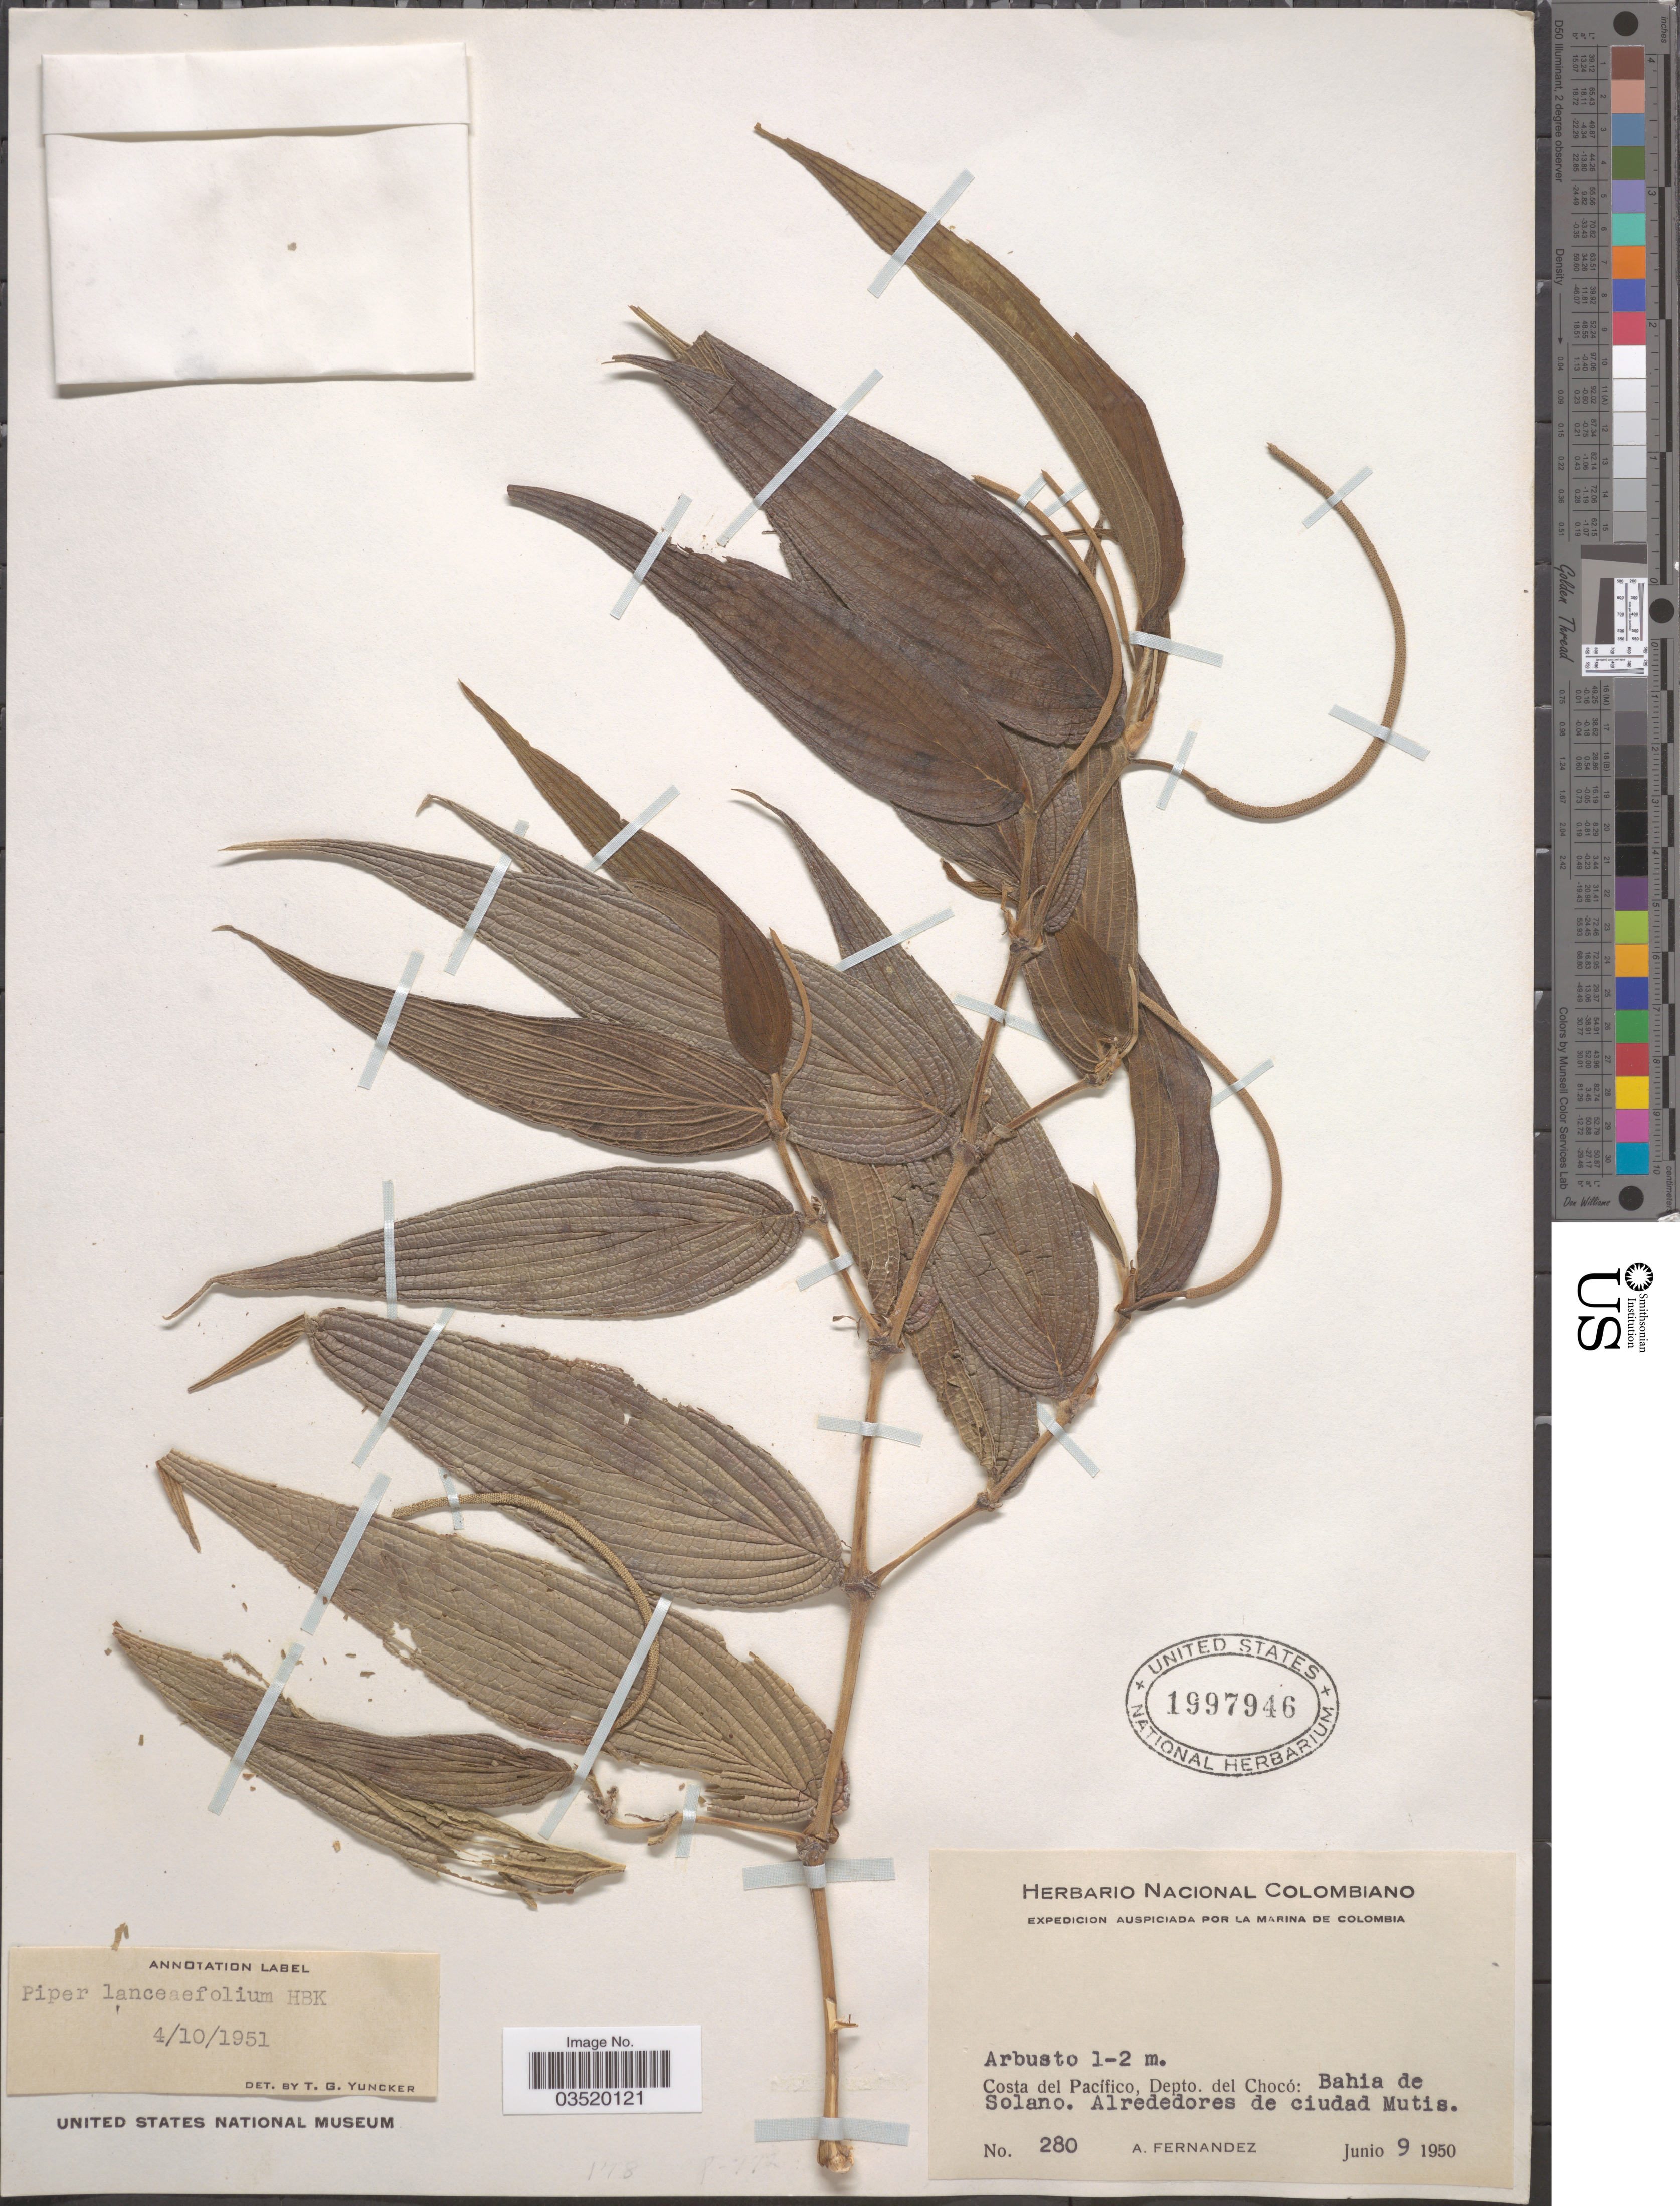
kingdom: Plantae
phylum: Tracheophyta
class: Magnoliopsida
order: Piperales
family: Piperaceae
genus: Piper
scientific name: Piper lanceifolium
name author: Kunth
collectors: A. Fernandez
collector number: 280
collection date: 1950-06-09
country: Colombia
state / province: Chocó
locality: Costa del Pacífico, Depto. del Chocó: Bahia de Solano. Alrededores de ciudad Mutis.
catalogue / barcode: US 1997946